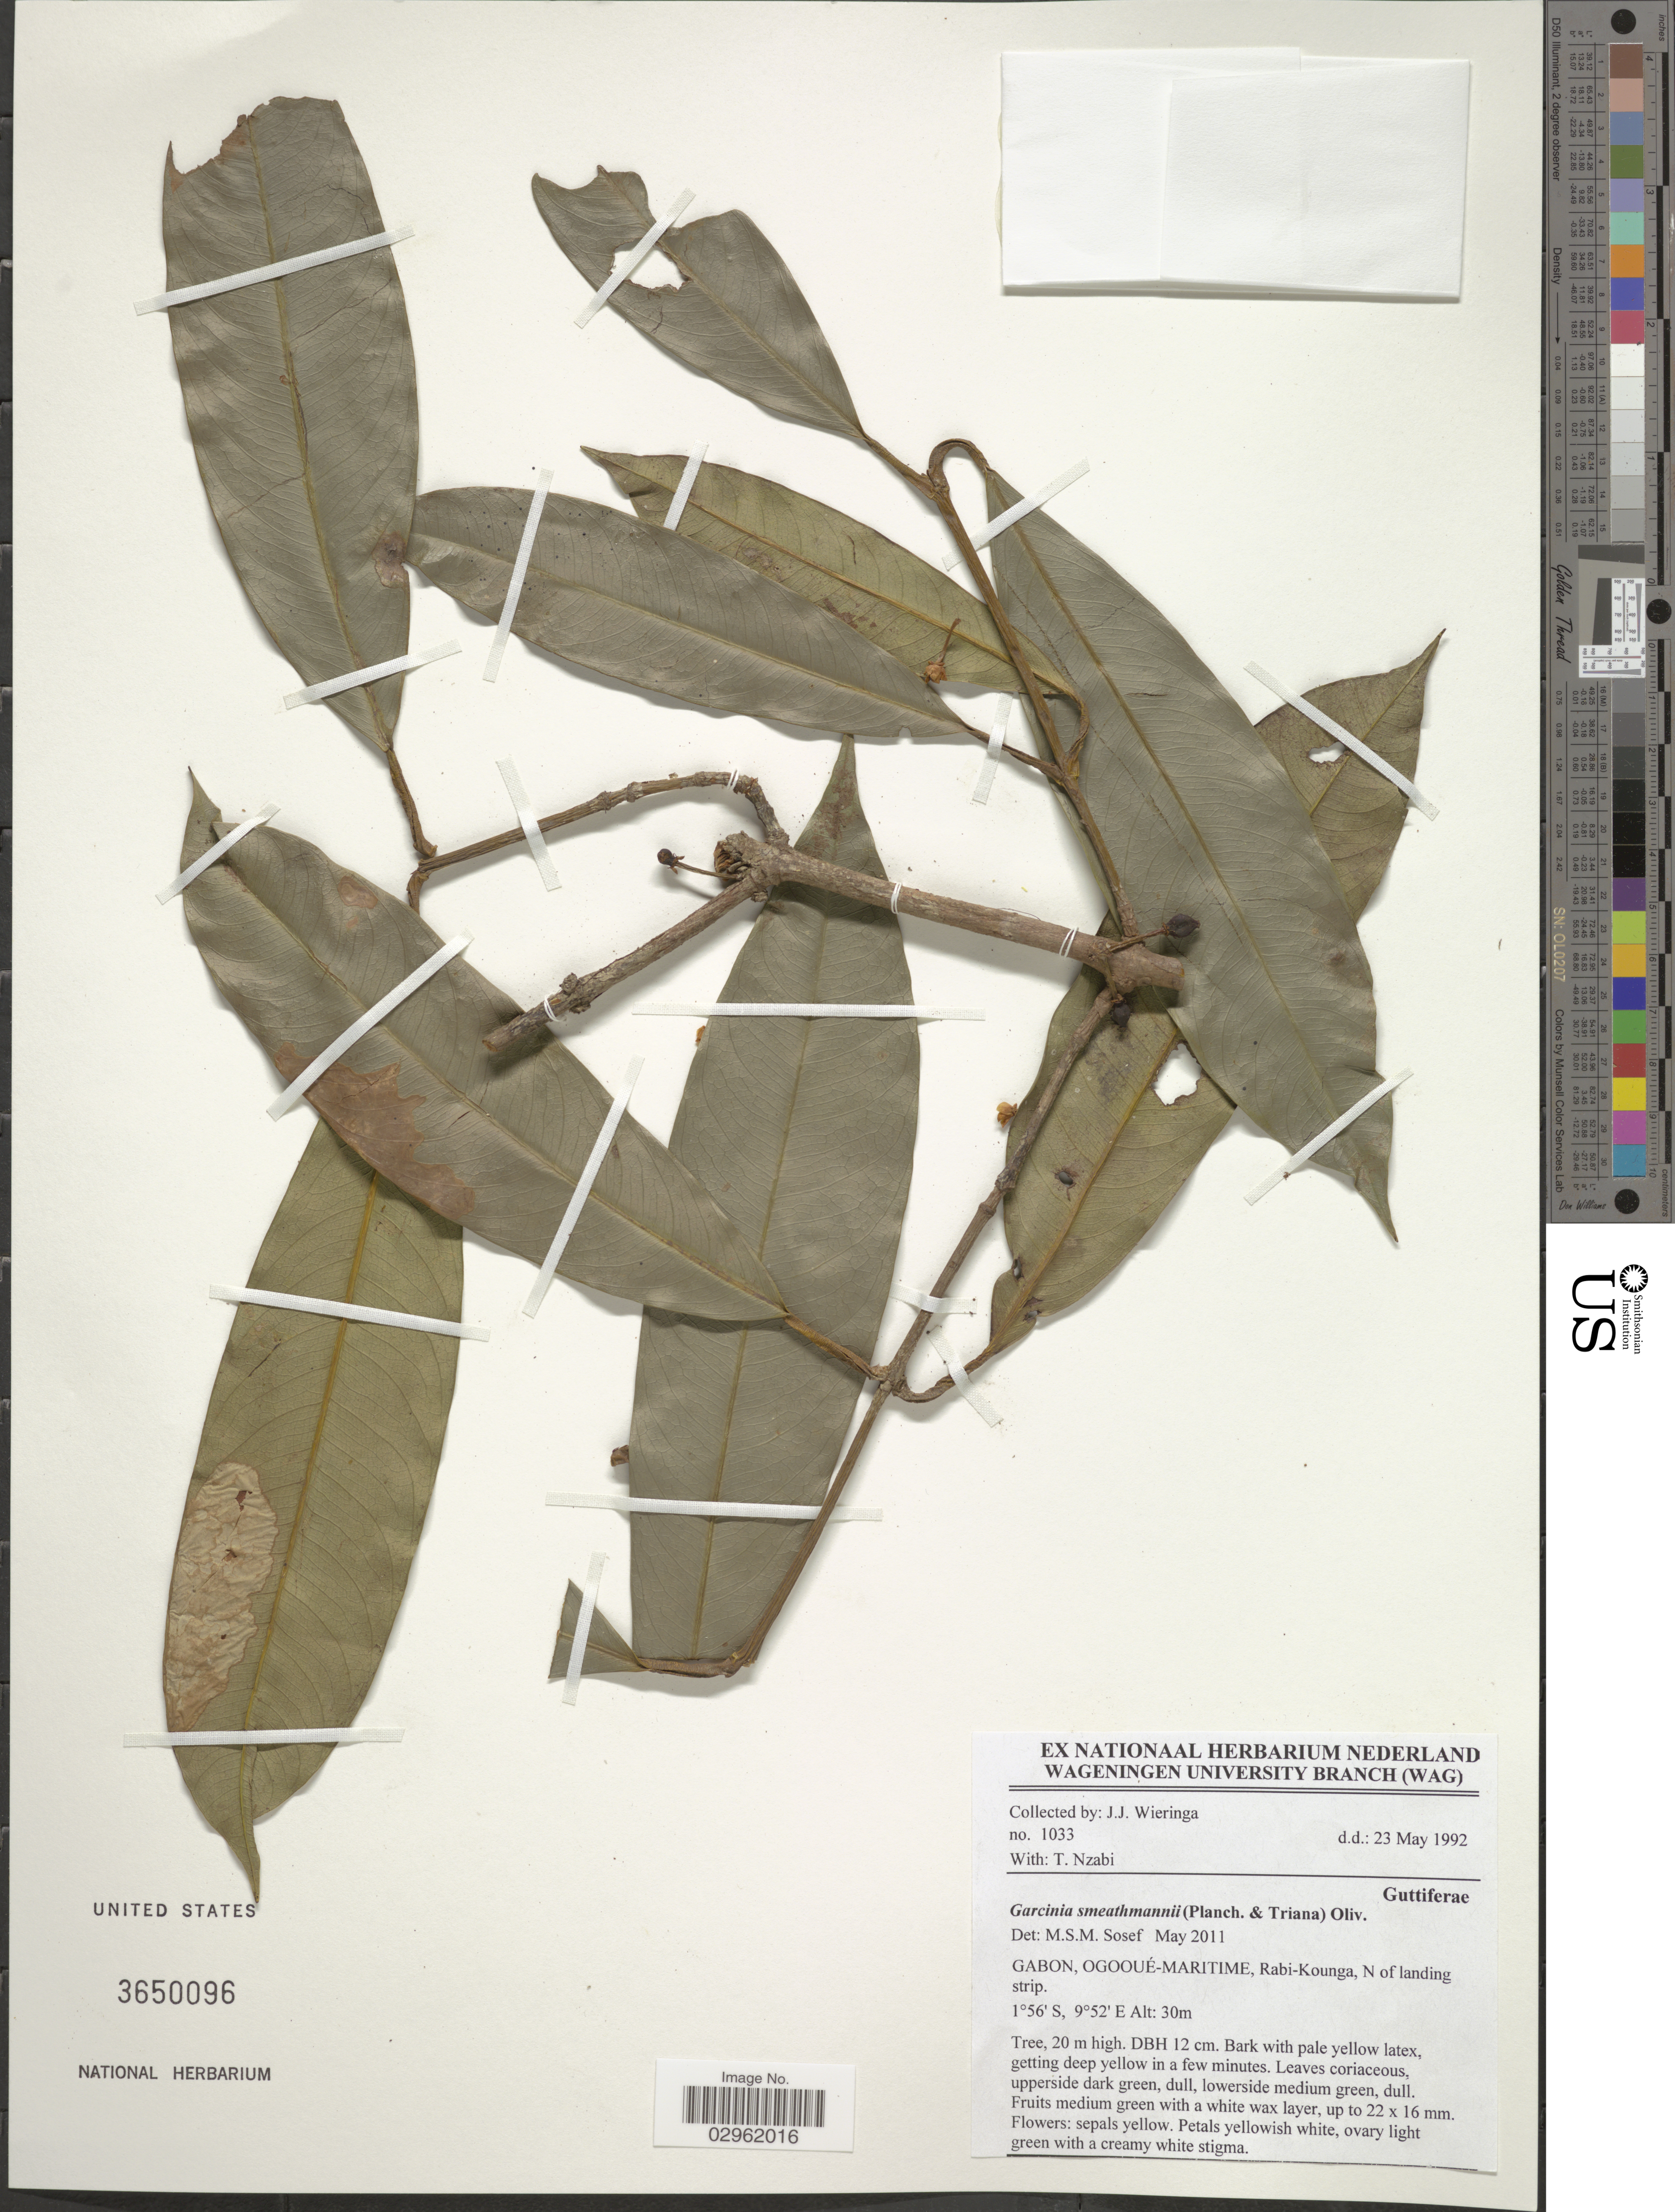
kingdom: Plantae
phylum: Tracheophyta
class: Magnoliopsida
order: Malpighiales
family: Clusiaceae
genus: Garcinia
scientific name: Garcinia smeathmannii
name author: (Planch. & Triana) Oliv.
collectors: J. Wieringa & T. Nzabi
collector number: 1033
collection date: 1992-05-23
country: Gabon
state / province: Ogooue-Maritime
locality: Rabi-Kounga, N of landing strip.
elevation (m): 30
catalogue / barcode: US 3650096